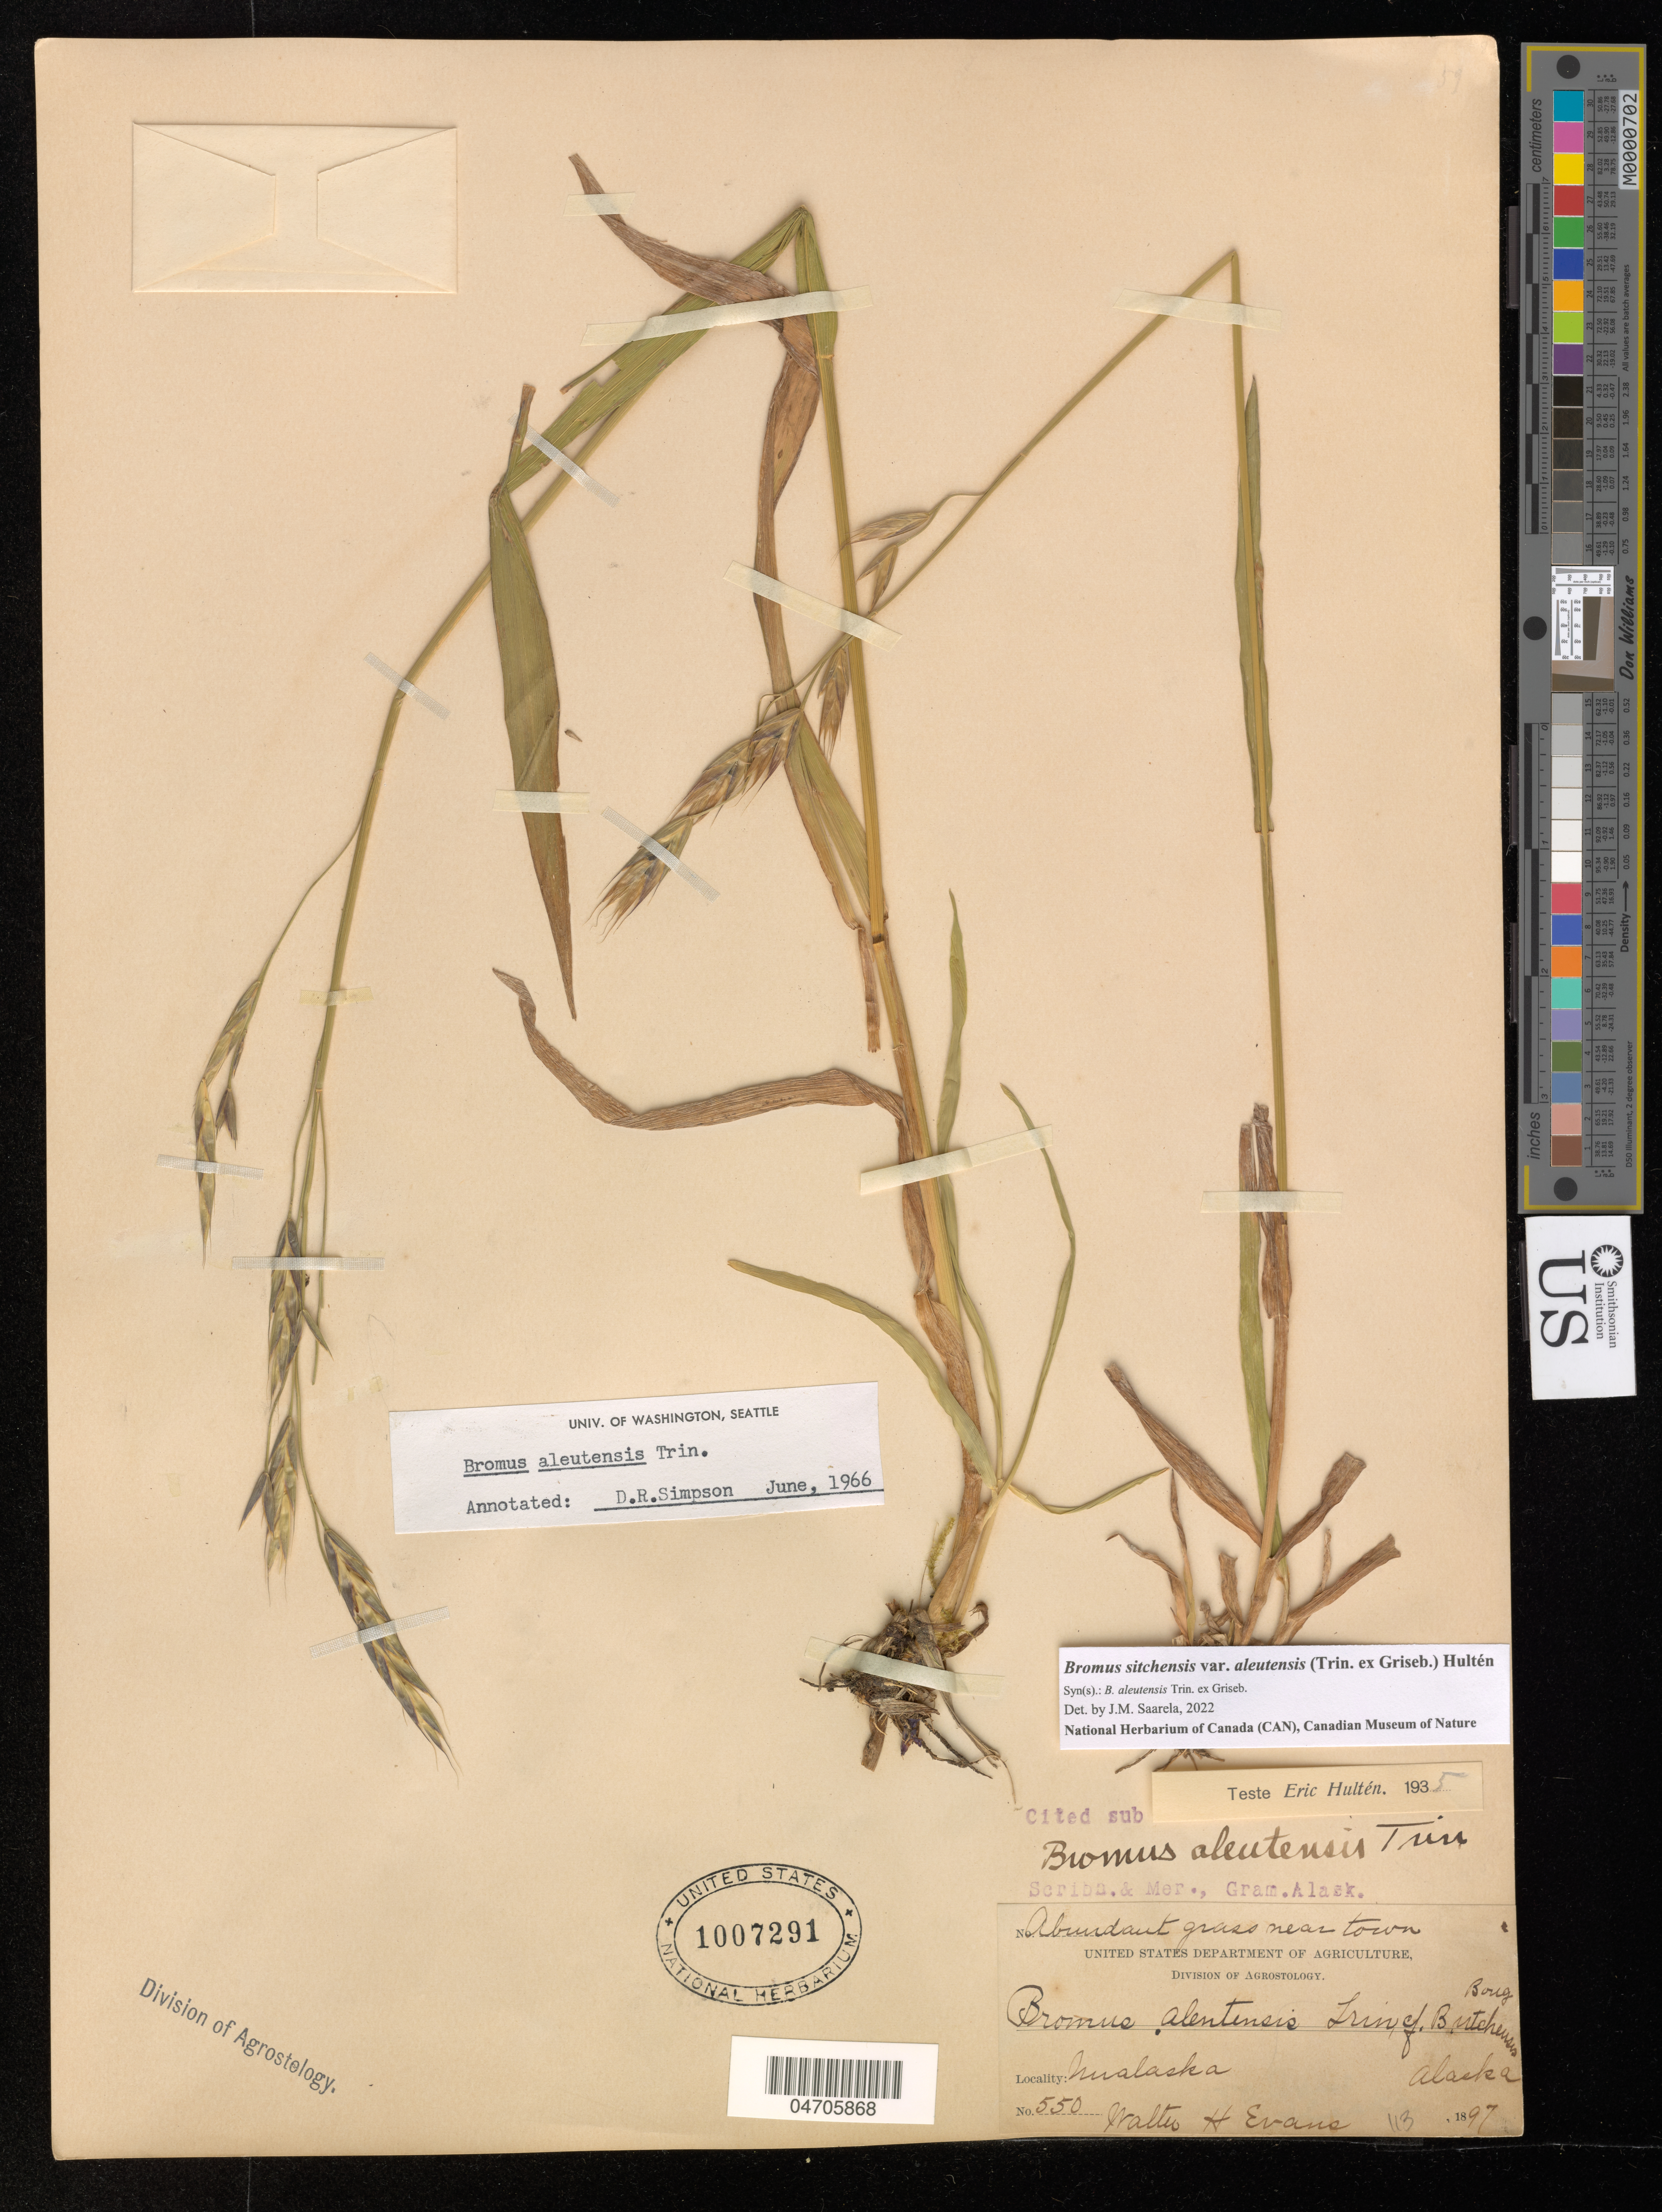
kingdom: Plantae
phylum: Tracheophyta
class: Liliopsida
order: Poales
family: Poaceae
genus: Bromus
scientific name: Bromus sitchensis var. polyanthus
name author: (Scribn. ex Shear) R.E. Brainerd & Otting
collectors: W. H. Evans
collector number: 550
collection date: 1897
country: United States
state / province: Alaska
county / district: Aleutians West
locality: Unalaska.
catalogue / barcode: US 1007291